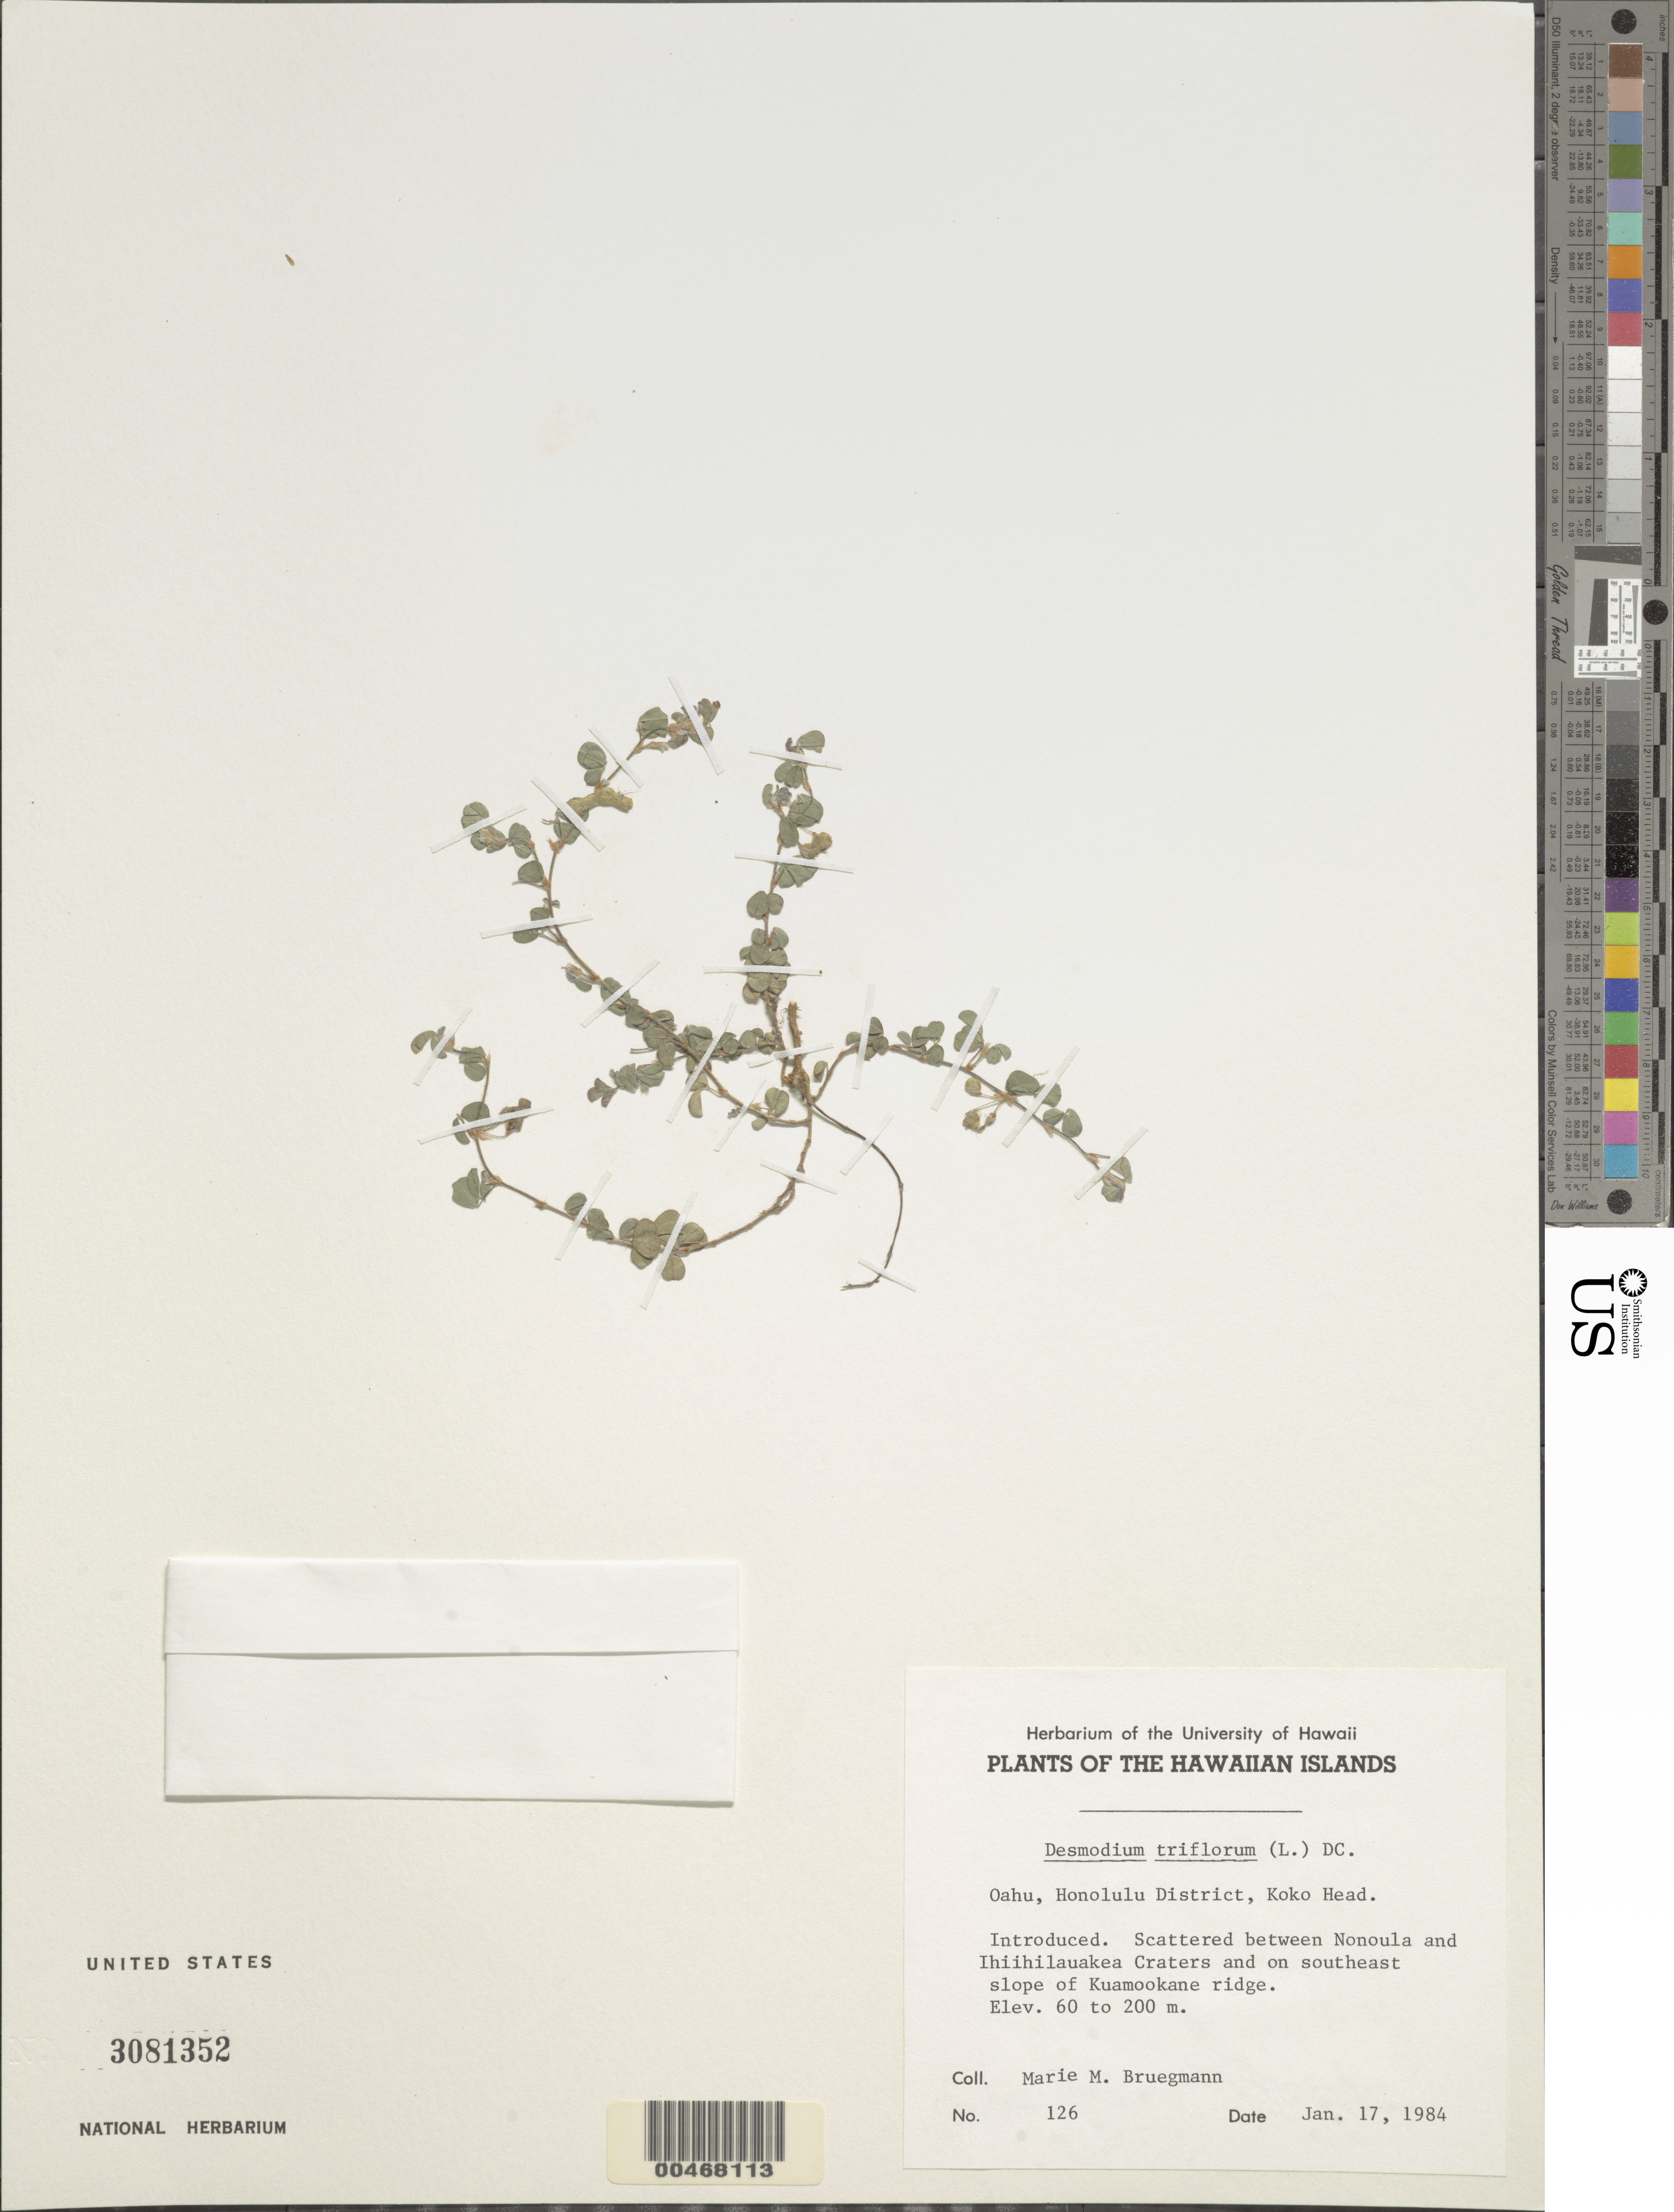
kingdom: Plantae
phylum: Tracheophyta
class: Magnoliopsida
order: Fabales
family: Fabaceae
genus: Grona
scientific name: Grona triflora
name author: (L.) H. Ohashi & K. Ohashi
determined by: Wagner, W. L., (BOT), Smithsonian Institution - National Museum of Natural History (UNITED STATES)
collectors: M. Bruegmann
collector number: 126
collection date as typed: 17 Jan 1984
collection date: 1984-01-17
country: United States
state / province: Hawaii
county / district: Honolulu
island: Oahu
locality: Honolulu District, Koko Head. Between Nonoula and Ihiihilauakea Craters and on southeast slope of Kuamookane ridge.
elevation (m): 60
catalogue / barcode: US 3081352